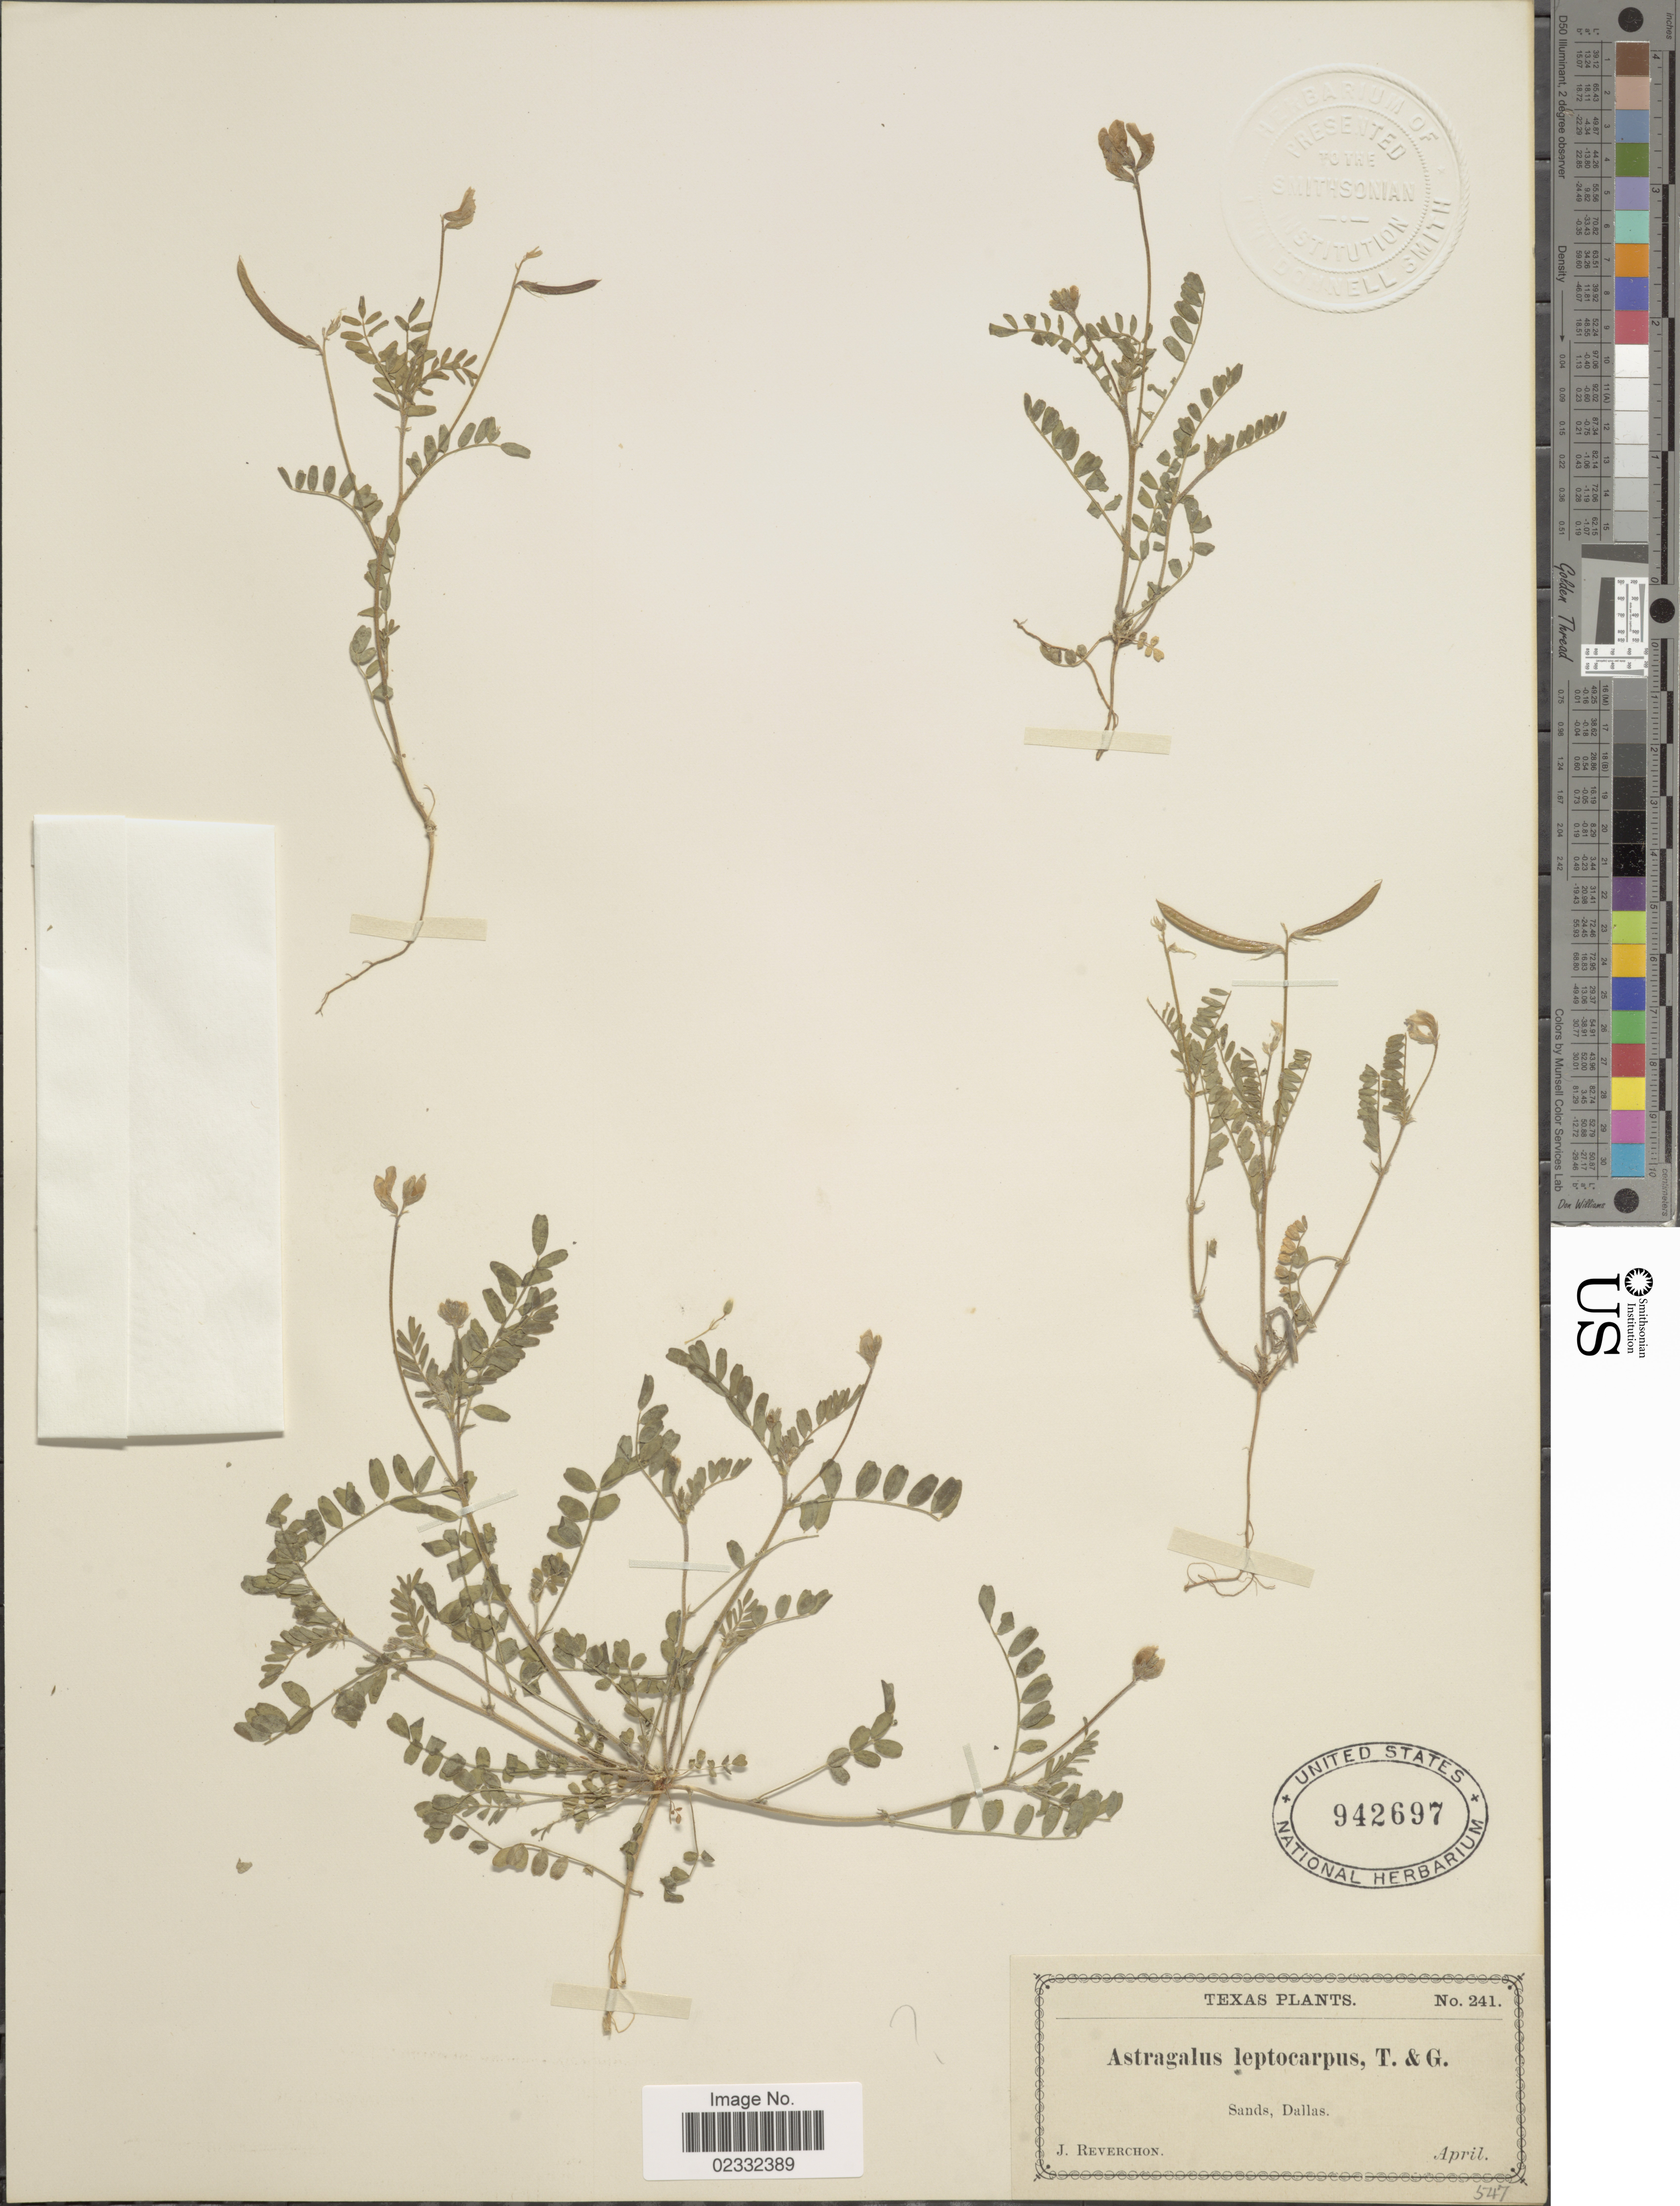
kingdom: Plantae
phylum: Tracheophyta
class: Magnoliopsida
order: Fabales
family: Fabaceae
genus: Astragalus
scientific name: Astragalus leptocarpus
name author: Torr. & A. Gray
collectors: J. Reverchon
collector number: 241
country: United States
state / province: Texas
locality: Dallas.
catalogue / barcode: US 942697